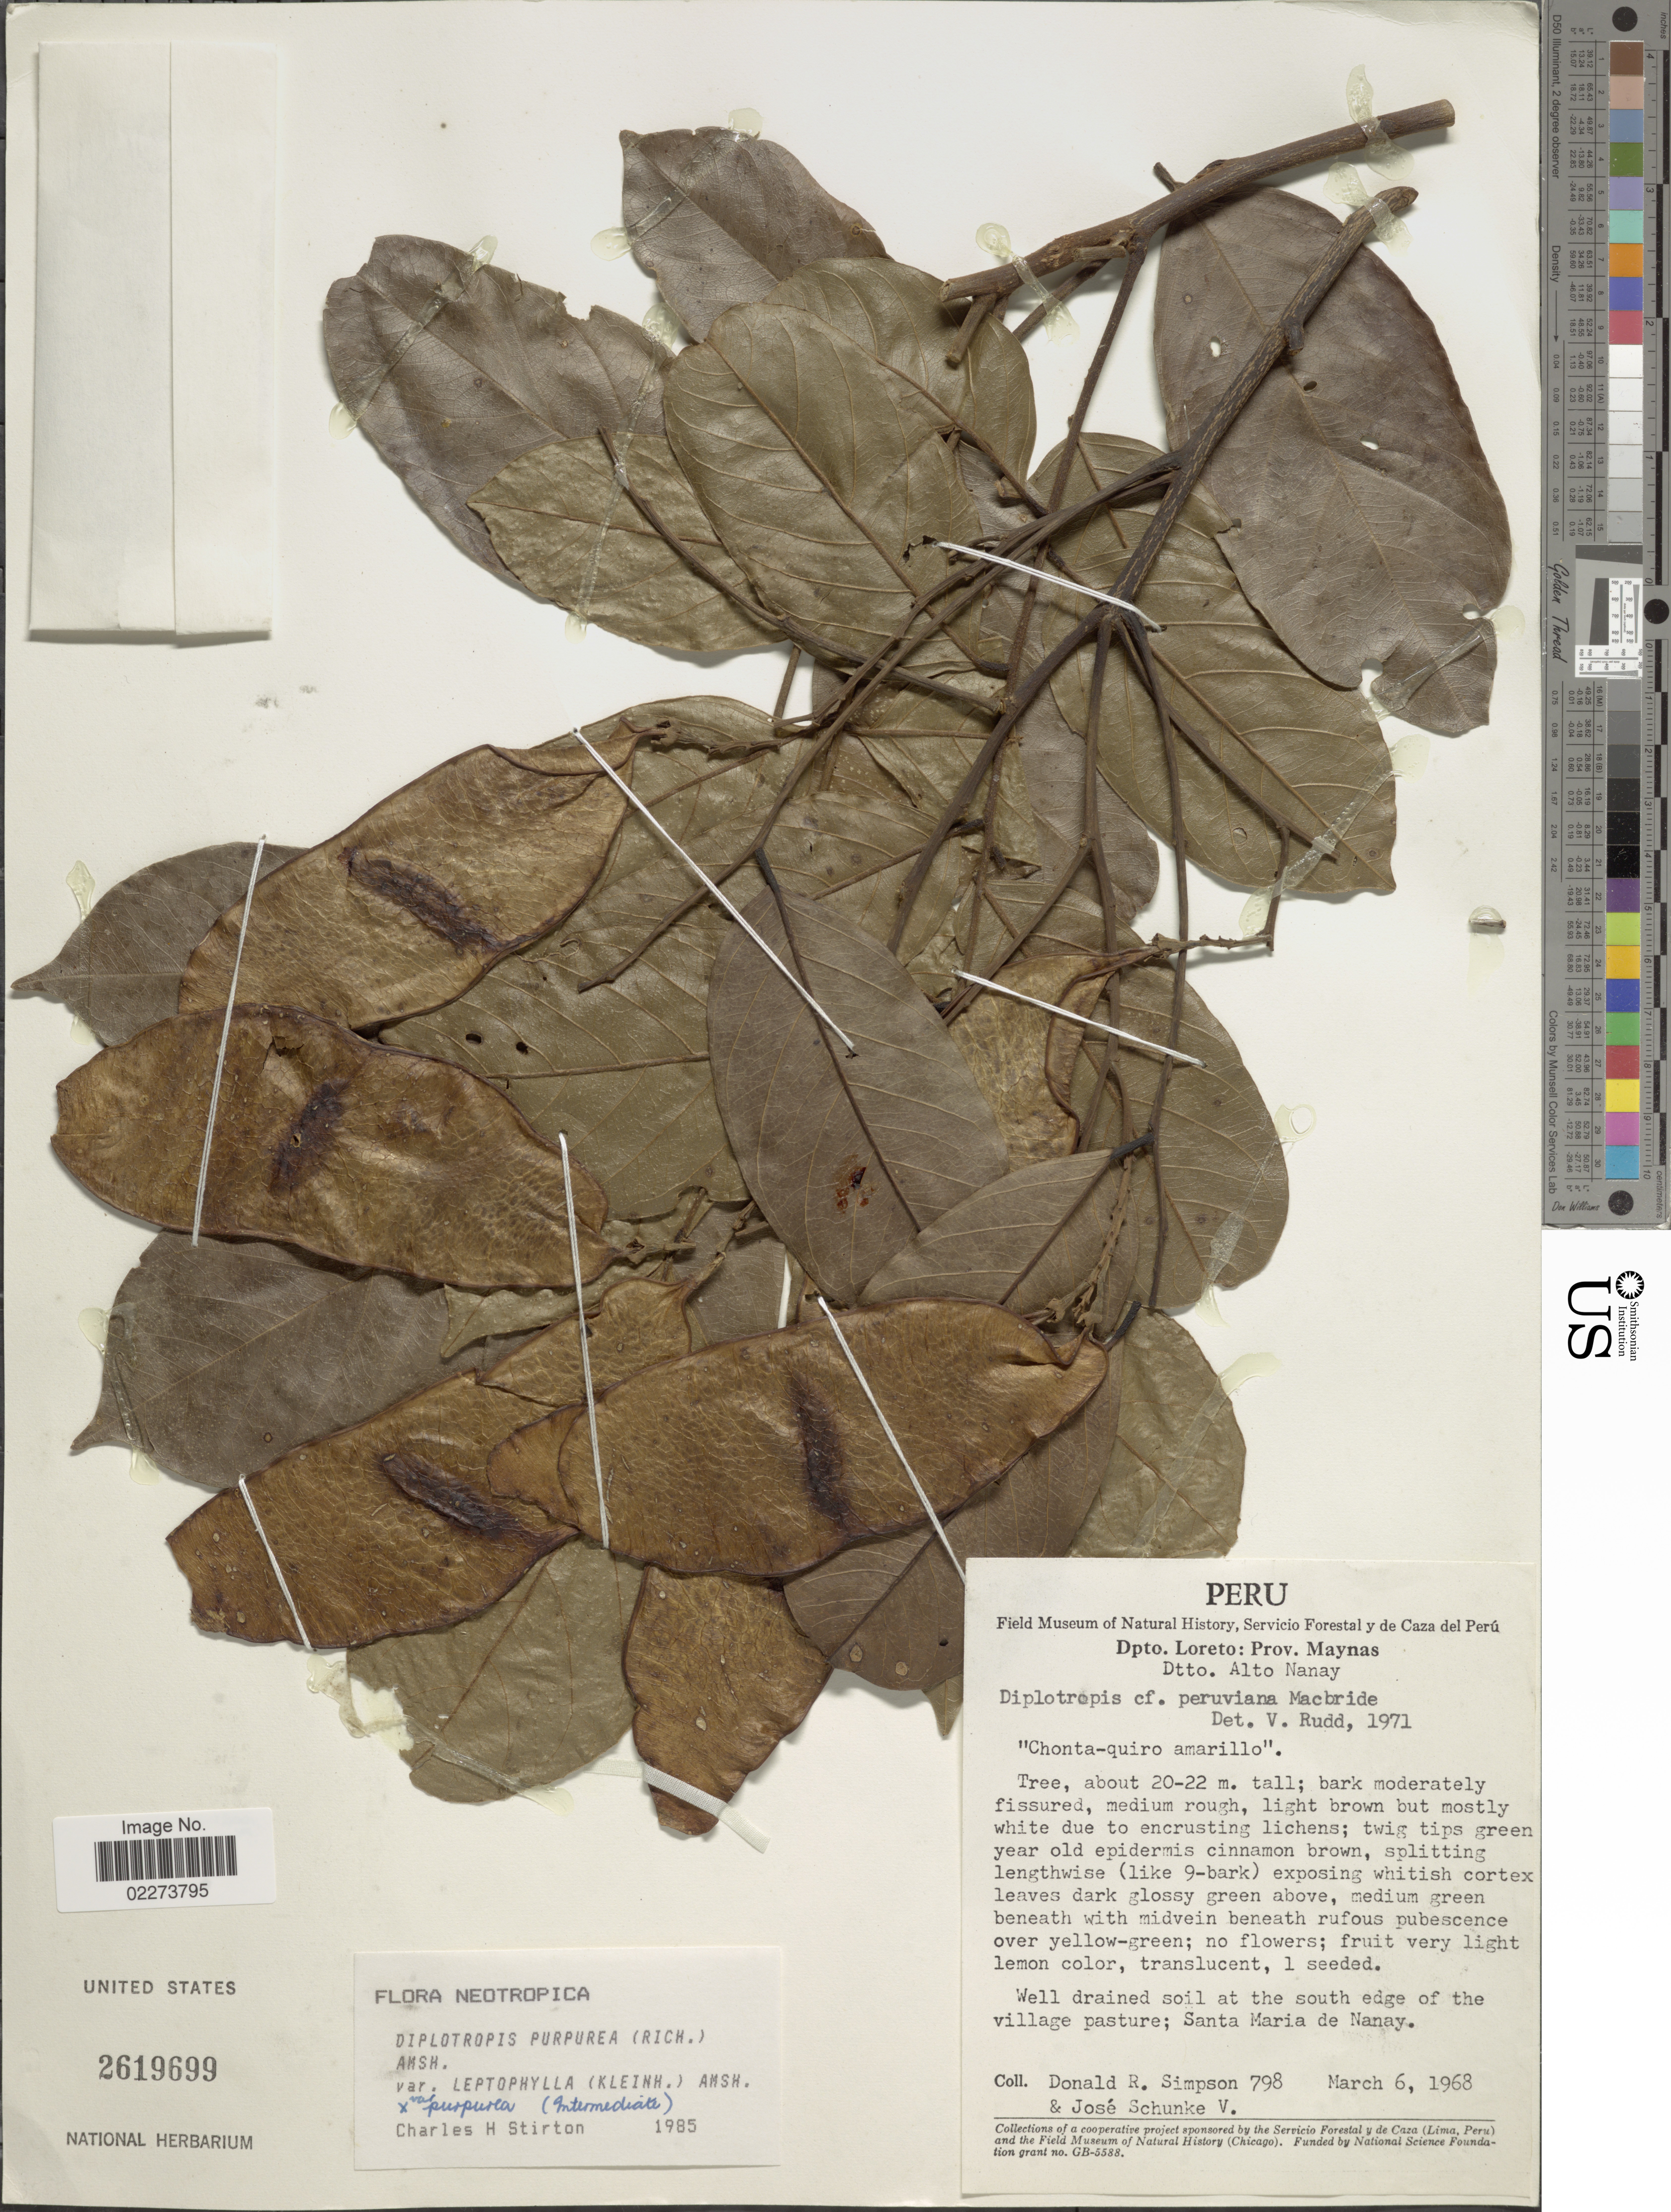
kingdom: Plantae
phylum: Tracheophyta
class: Magnoliopsida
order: Fabales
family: Fabaceae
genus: Diplotropis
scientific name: Diplotropis purpurea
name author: (Rich.) Amshoff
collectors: D. R. Simpson & J. Schunke Vigo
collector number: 798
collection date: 1968-03-06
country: Peru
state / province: Loreto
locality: Dpto. Loreto: Prov. Maynas, Dtto. Alto Nanay, Well drained soil at the south edge of the village pasture, Santa Maria de Nanay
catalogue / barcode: US 2619699